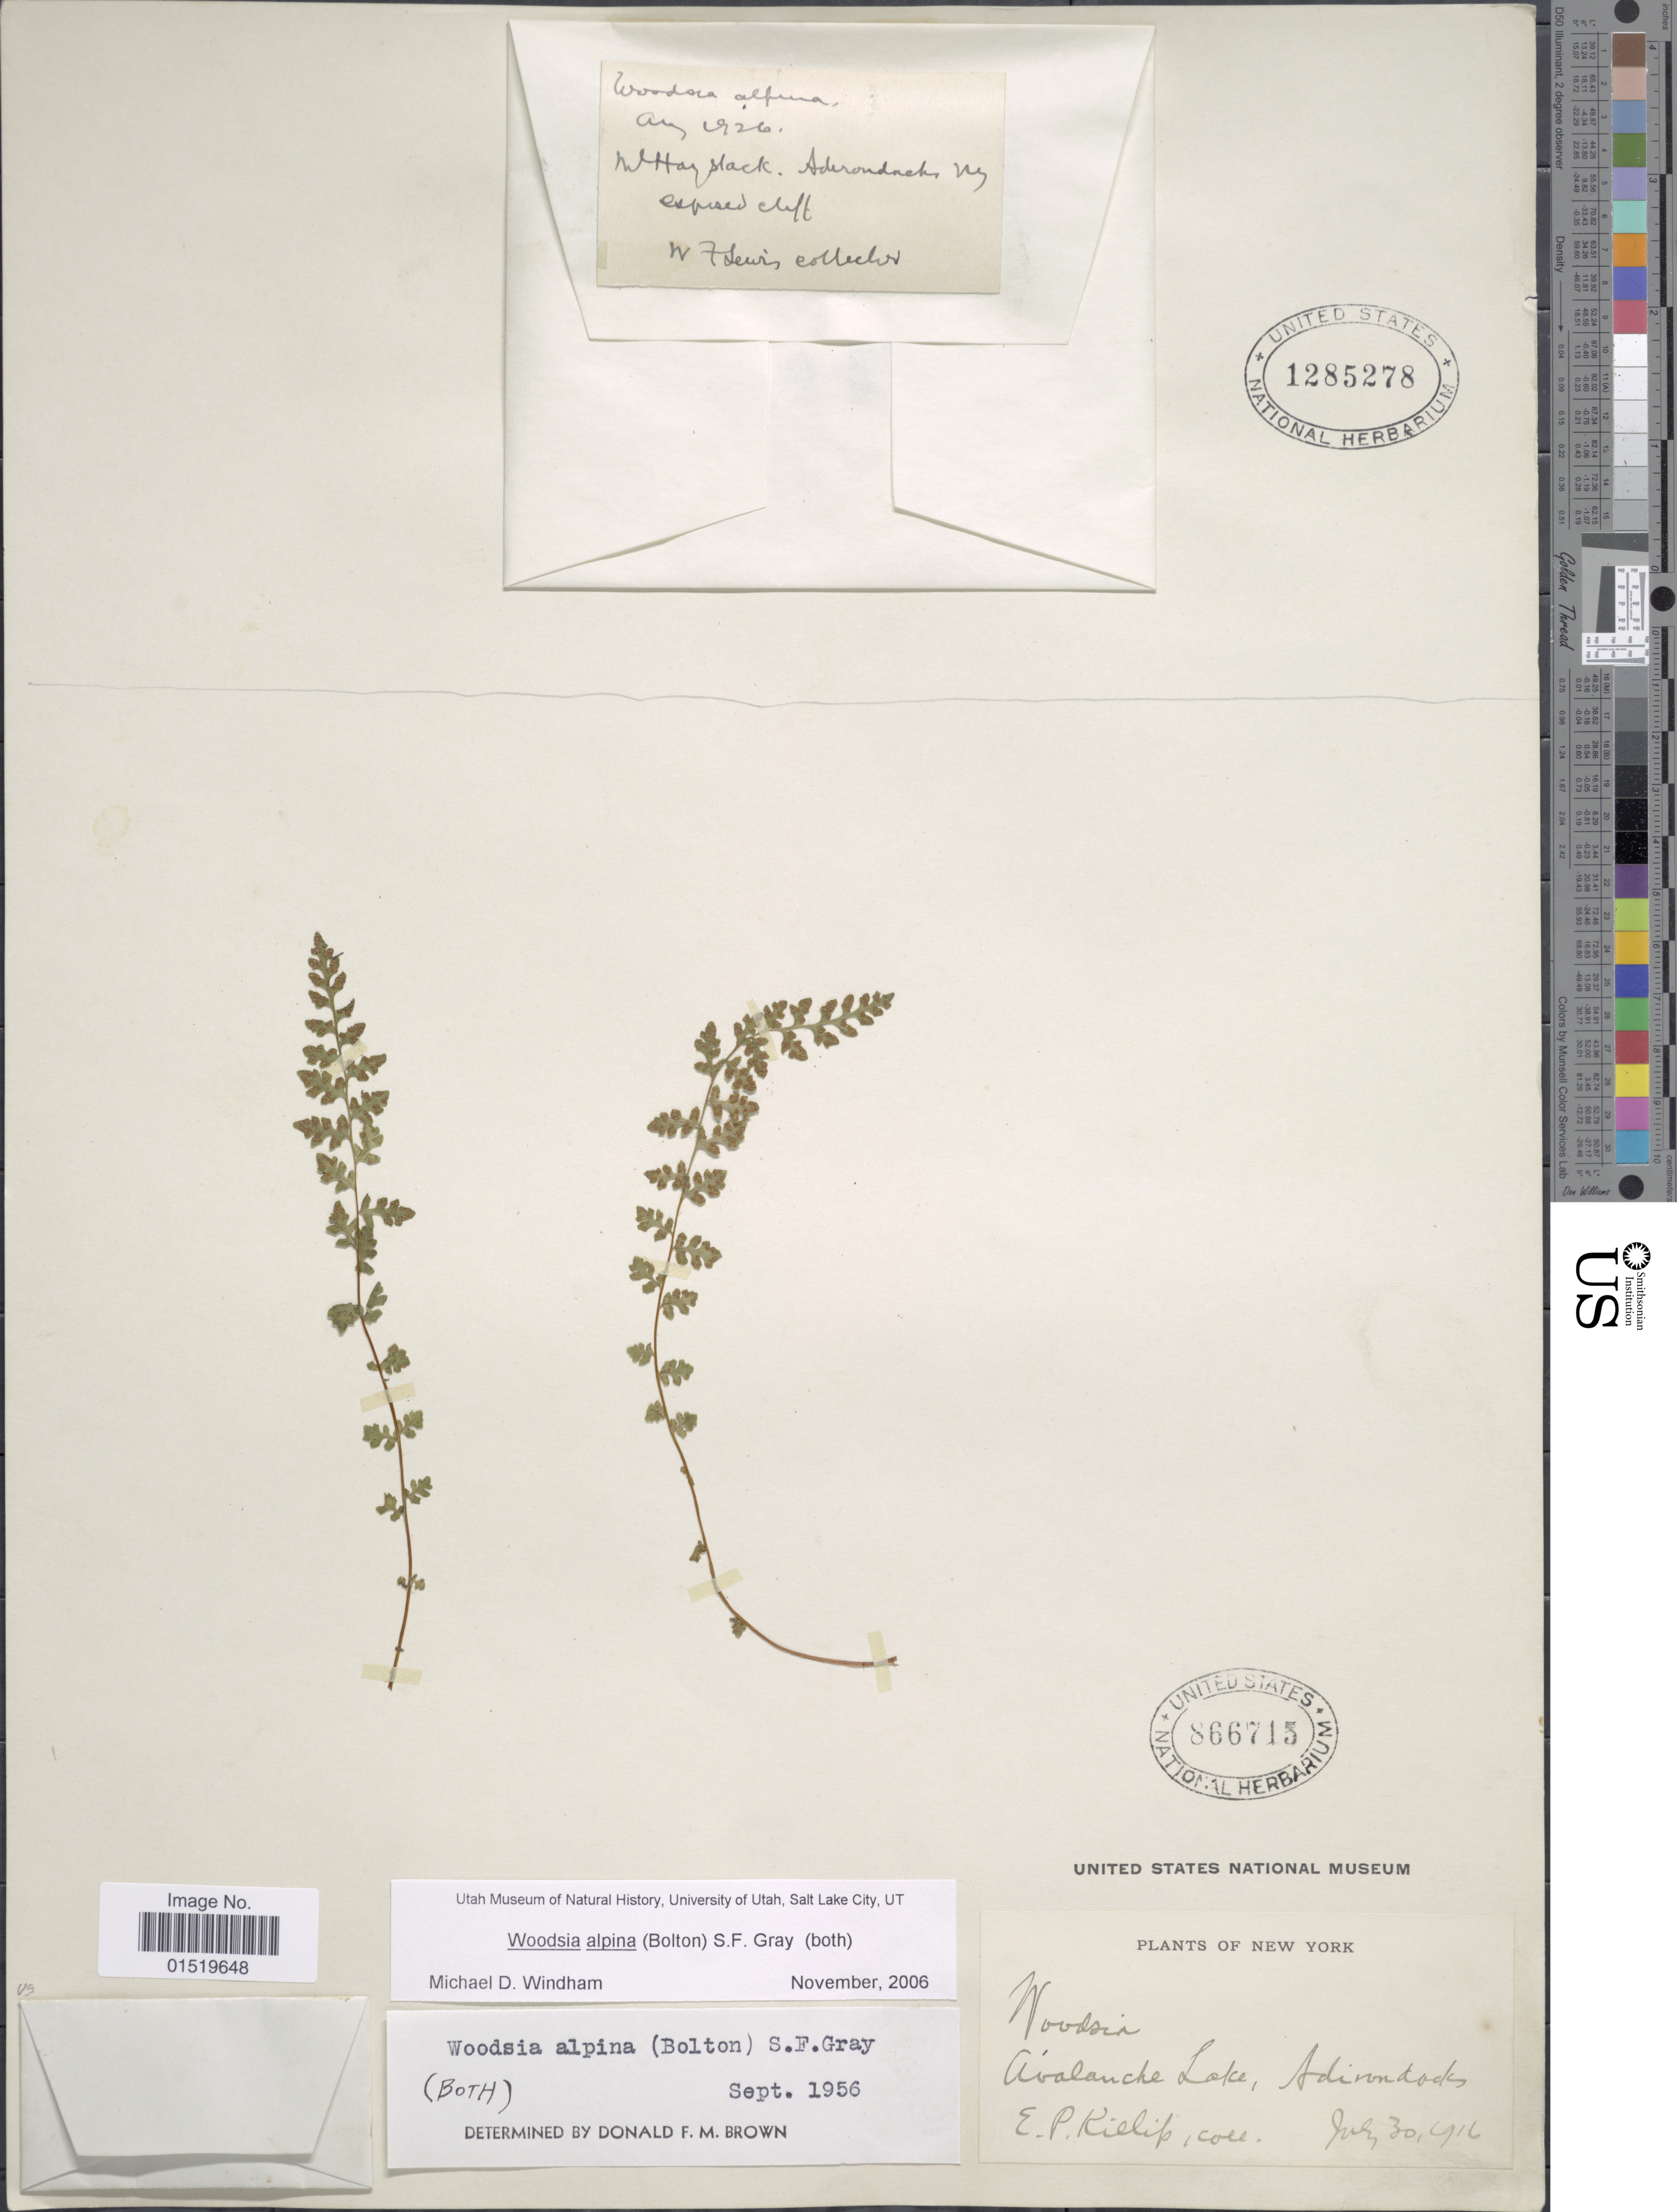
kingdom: Plantae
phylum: Tracheophyta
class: Polypodiopsida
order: Polypodiales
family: Woodsiaceae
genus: Woodsia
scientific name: Woodsia alpina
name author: (Bolton) S.F. Gray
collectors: E. P. Killip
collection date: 1916-07-30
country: United States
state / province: New York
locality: Avalanche Lake, Adirondacks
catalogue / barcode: US 866715